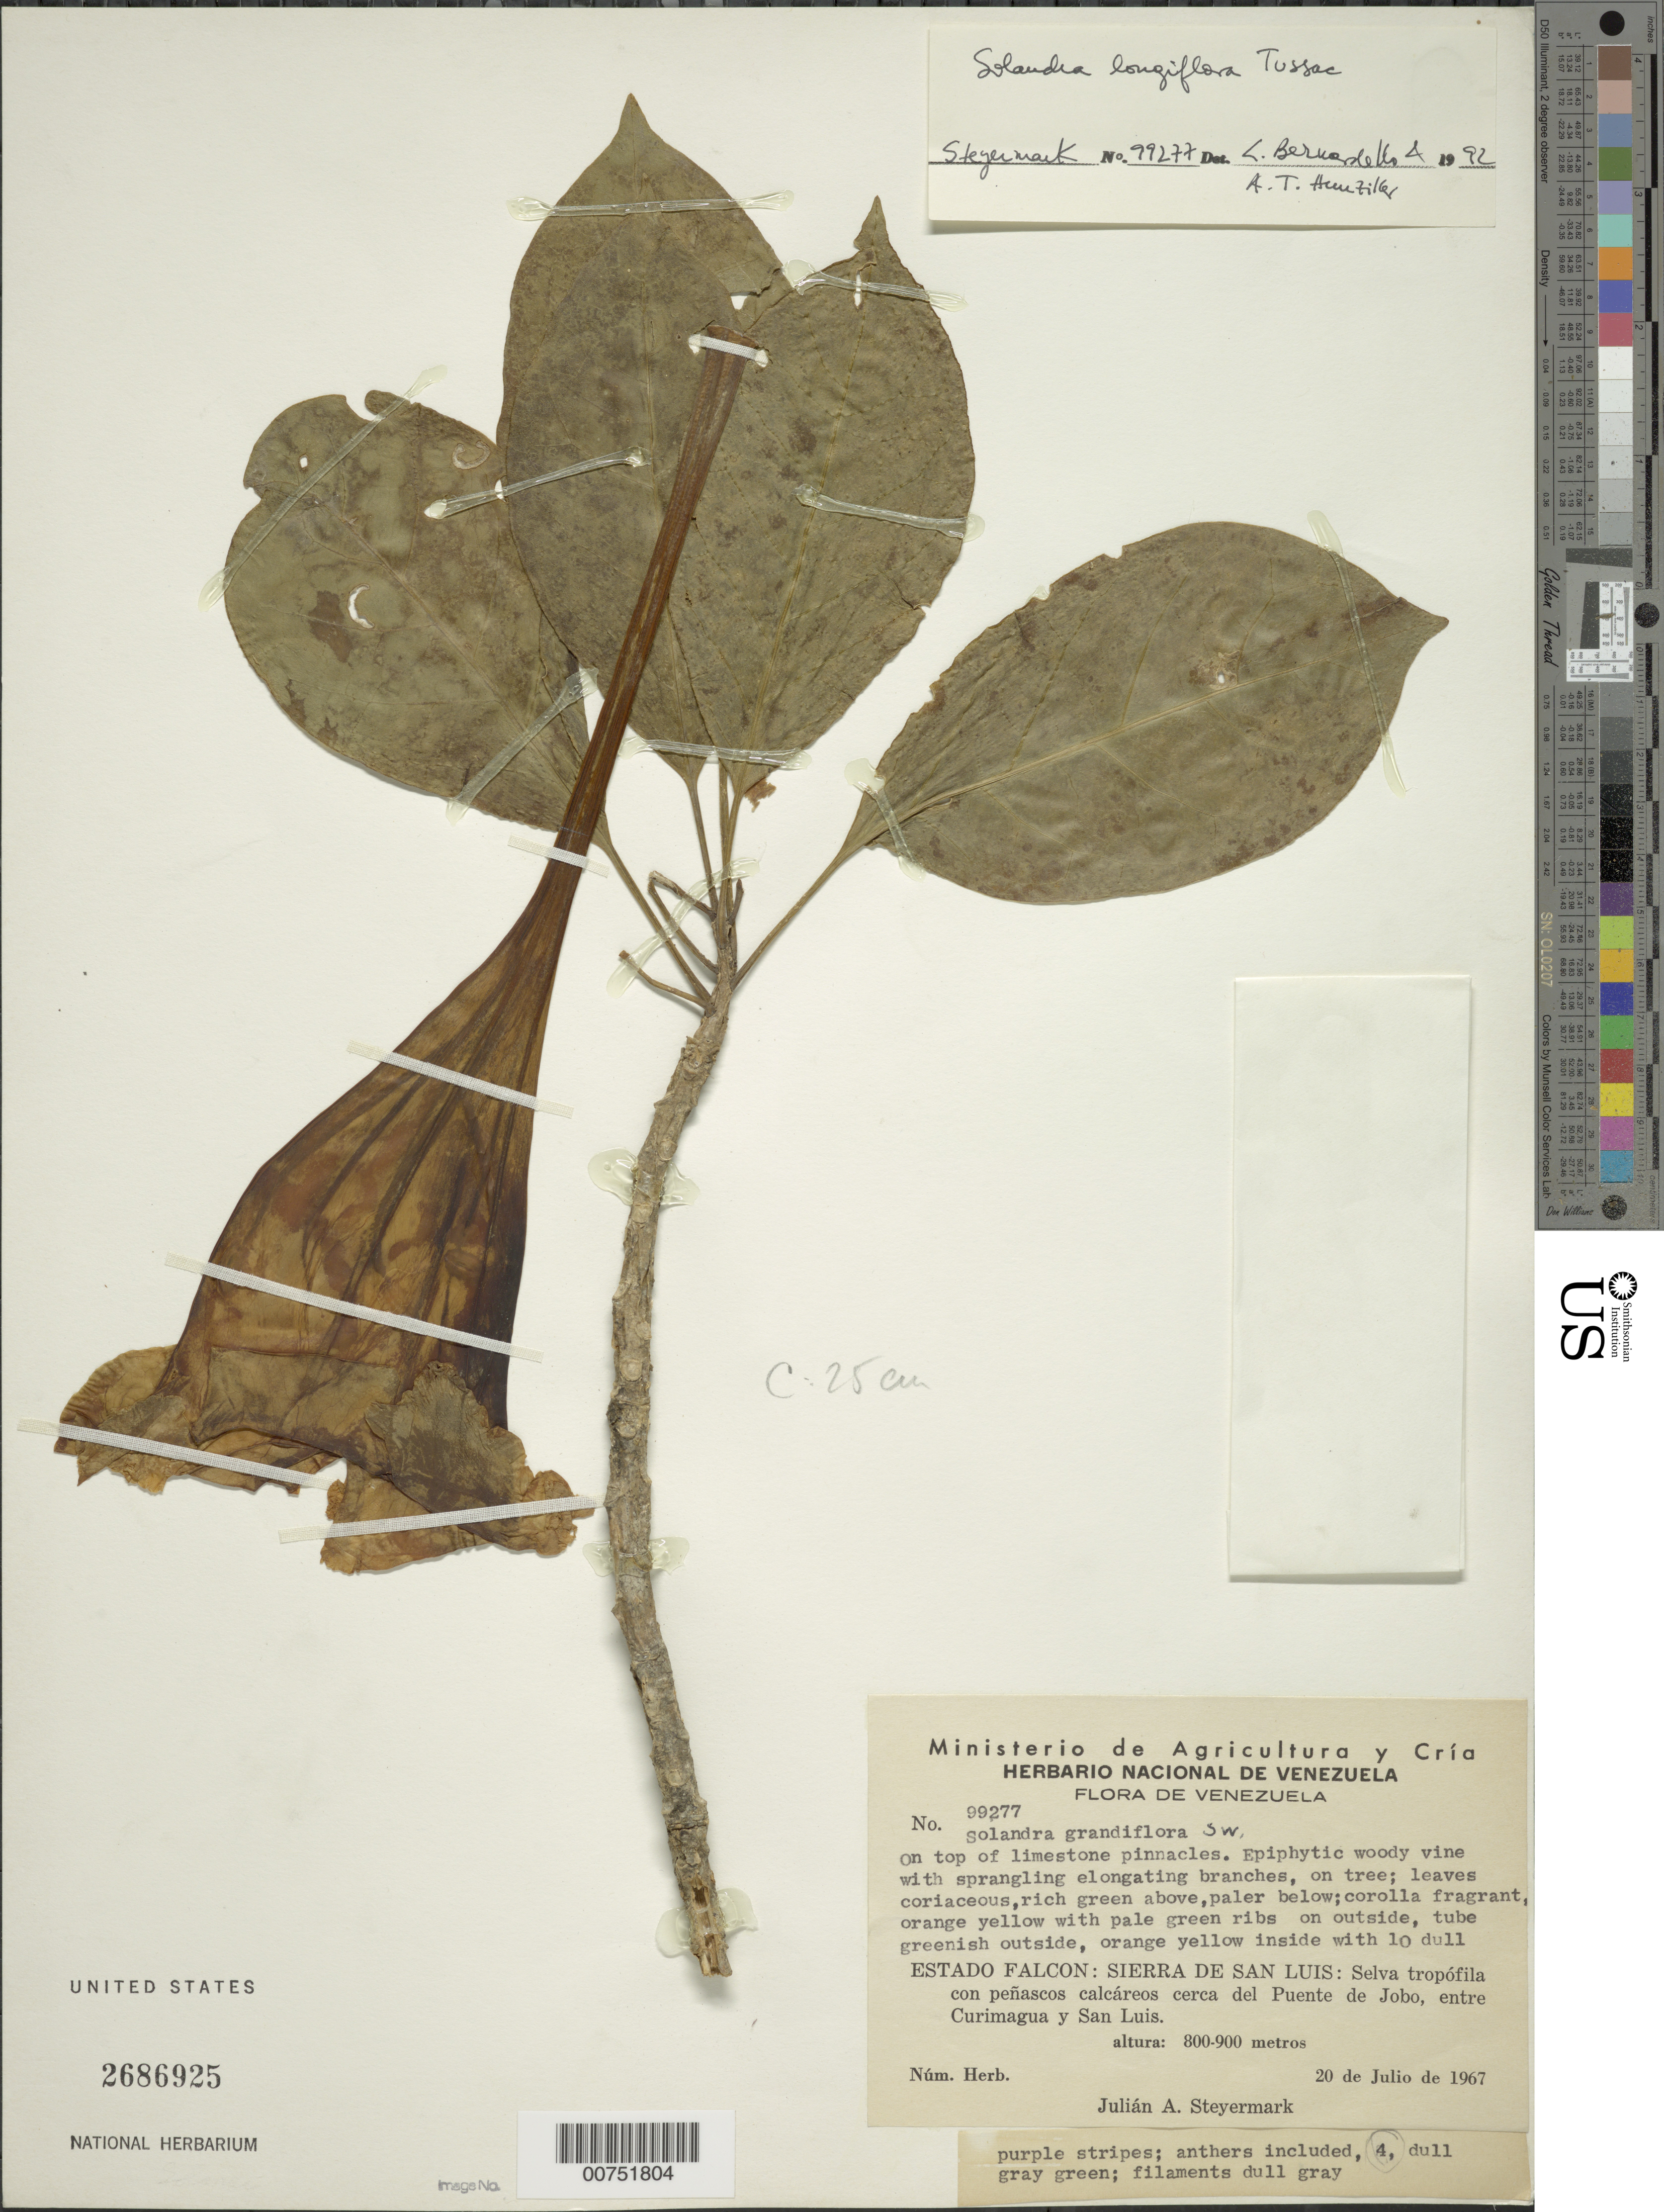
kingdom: Plantae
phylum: Tracheophyta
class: Magnoliopsida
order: Solanales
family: Solanaceae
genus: Solandra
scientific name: Solandra longiflora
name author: Tussac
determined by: Bernadello, L. M.; Hunziker, A. T.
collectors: J. Steyermark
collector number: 99277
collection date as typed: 20-Jul-67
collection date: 1967-07-20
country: Venezuela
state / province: Falcón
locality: Sierra de San Luis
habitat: Top of limestone pinnacles. Selva tropfila con penascos calcareos cerca del Puente de Jobo, entre Cuimagua y San Luis.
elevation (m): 800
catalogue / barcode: US 2686925